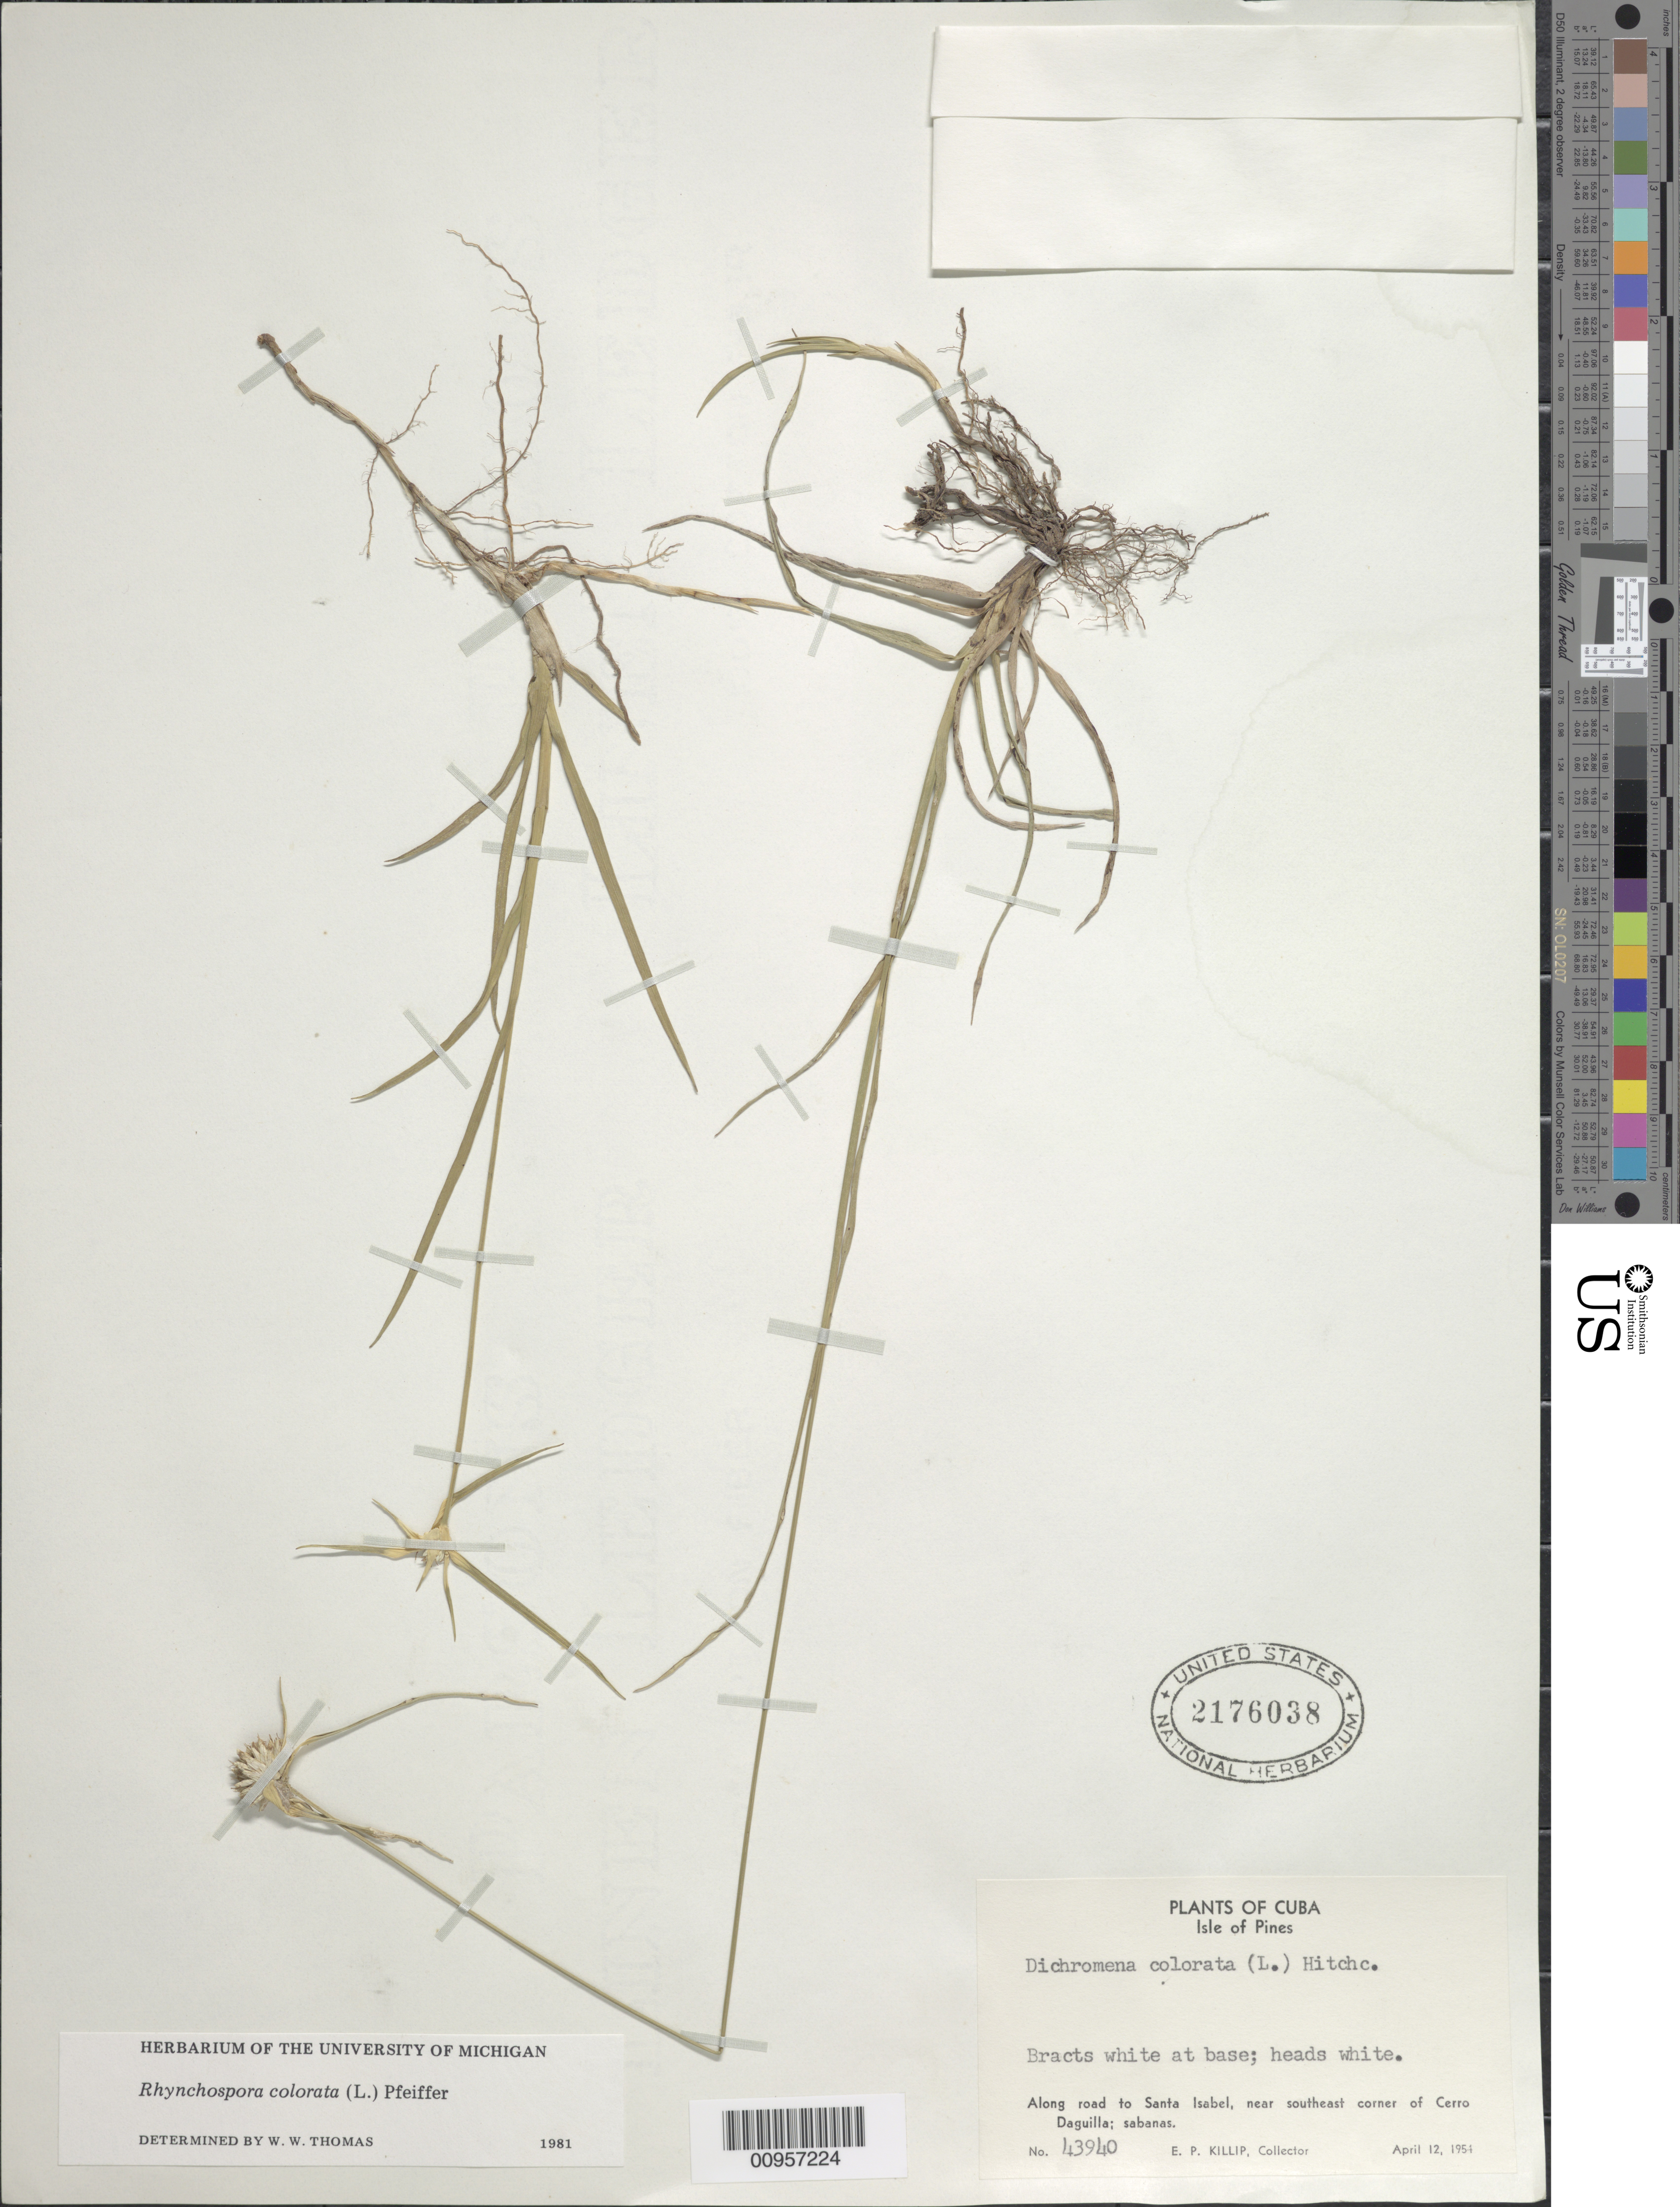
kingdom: Plantae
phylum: Tracheophyta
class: Liliopsida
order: Poales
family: Cyperaceae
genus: Rhynchospora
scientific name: Rhynchospora colorata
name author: (L.) H. Pfeiff.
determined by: Thomas, W. W.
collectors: E. P. Killip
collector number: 43940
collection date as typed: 12 Apr 1954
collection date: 1954-04-12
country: Cuba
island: Isla de la Juventud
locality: Isle of Pines, Along road to Santa Isabel, near southeast corner of Cerro Daguilla, sabanas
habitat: Sabanas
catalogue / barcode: US 2176038